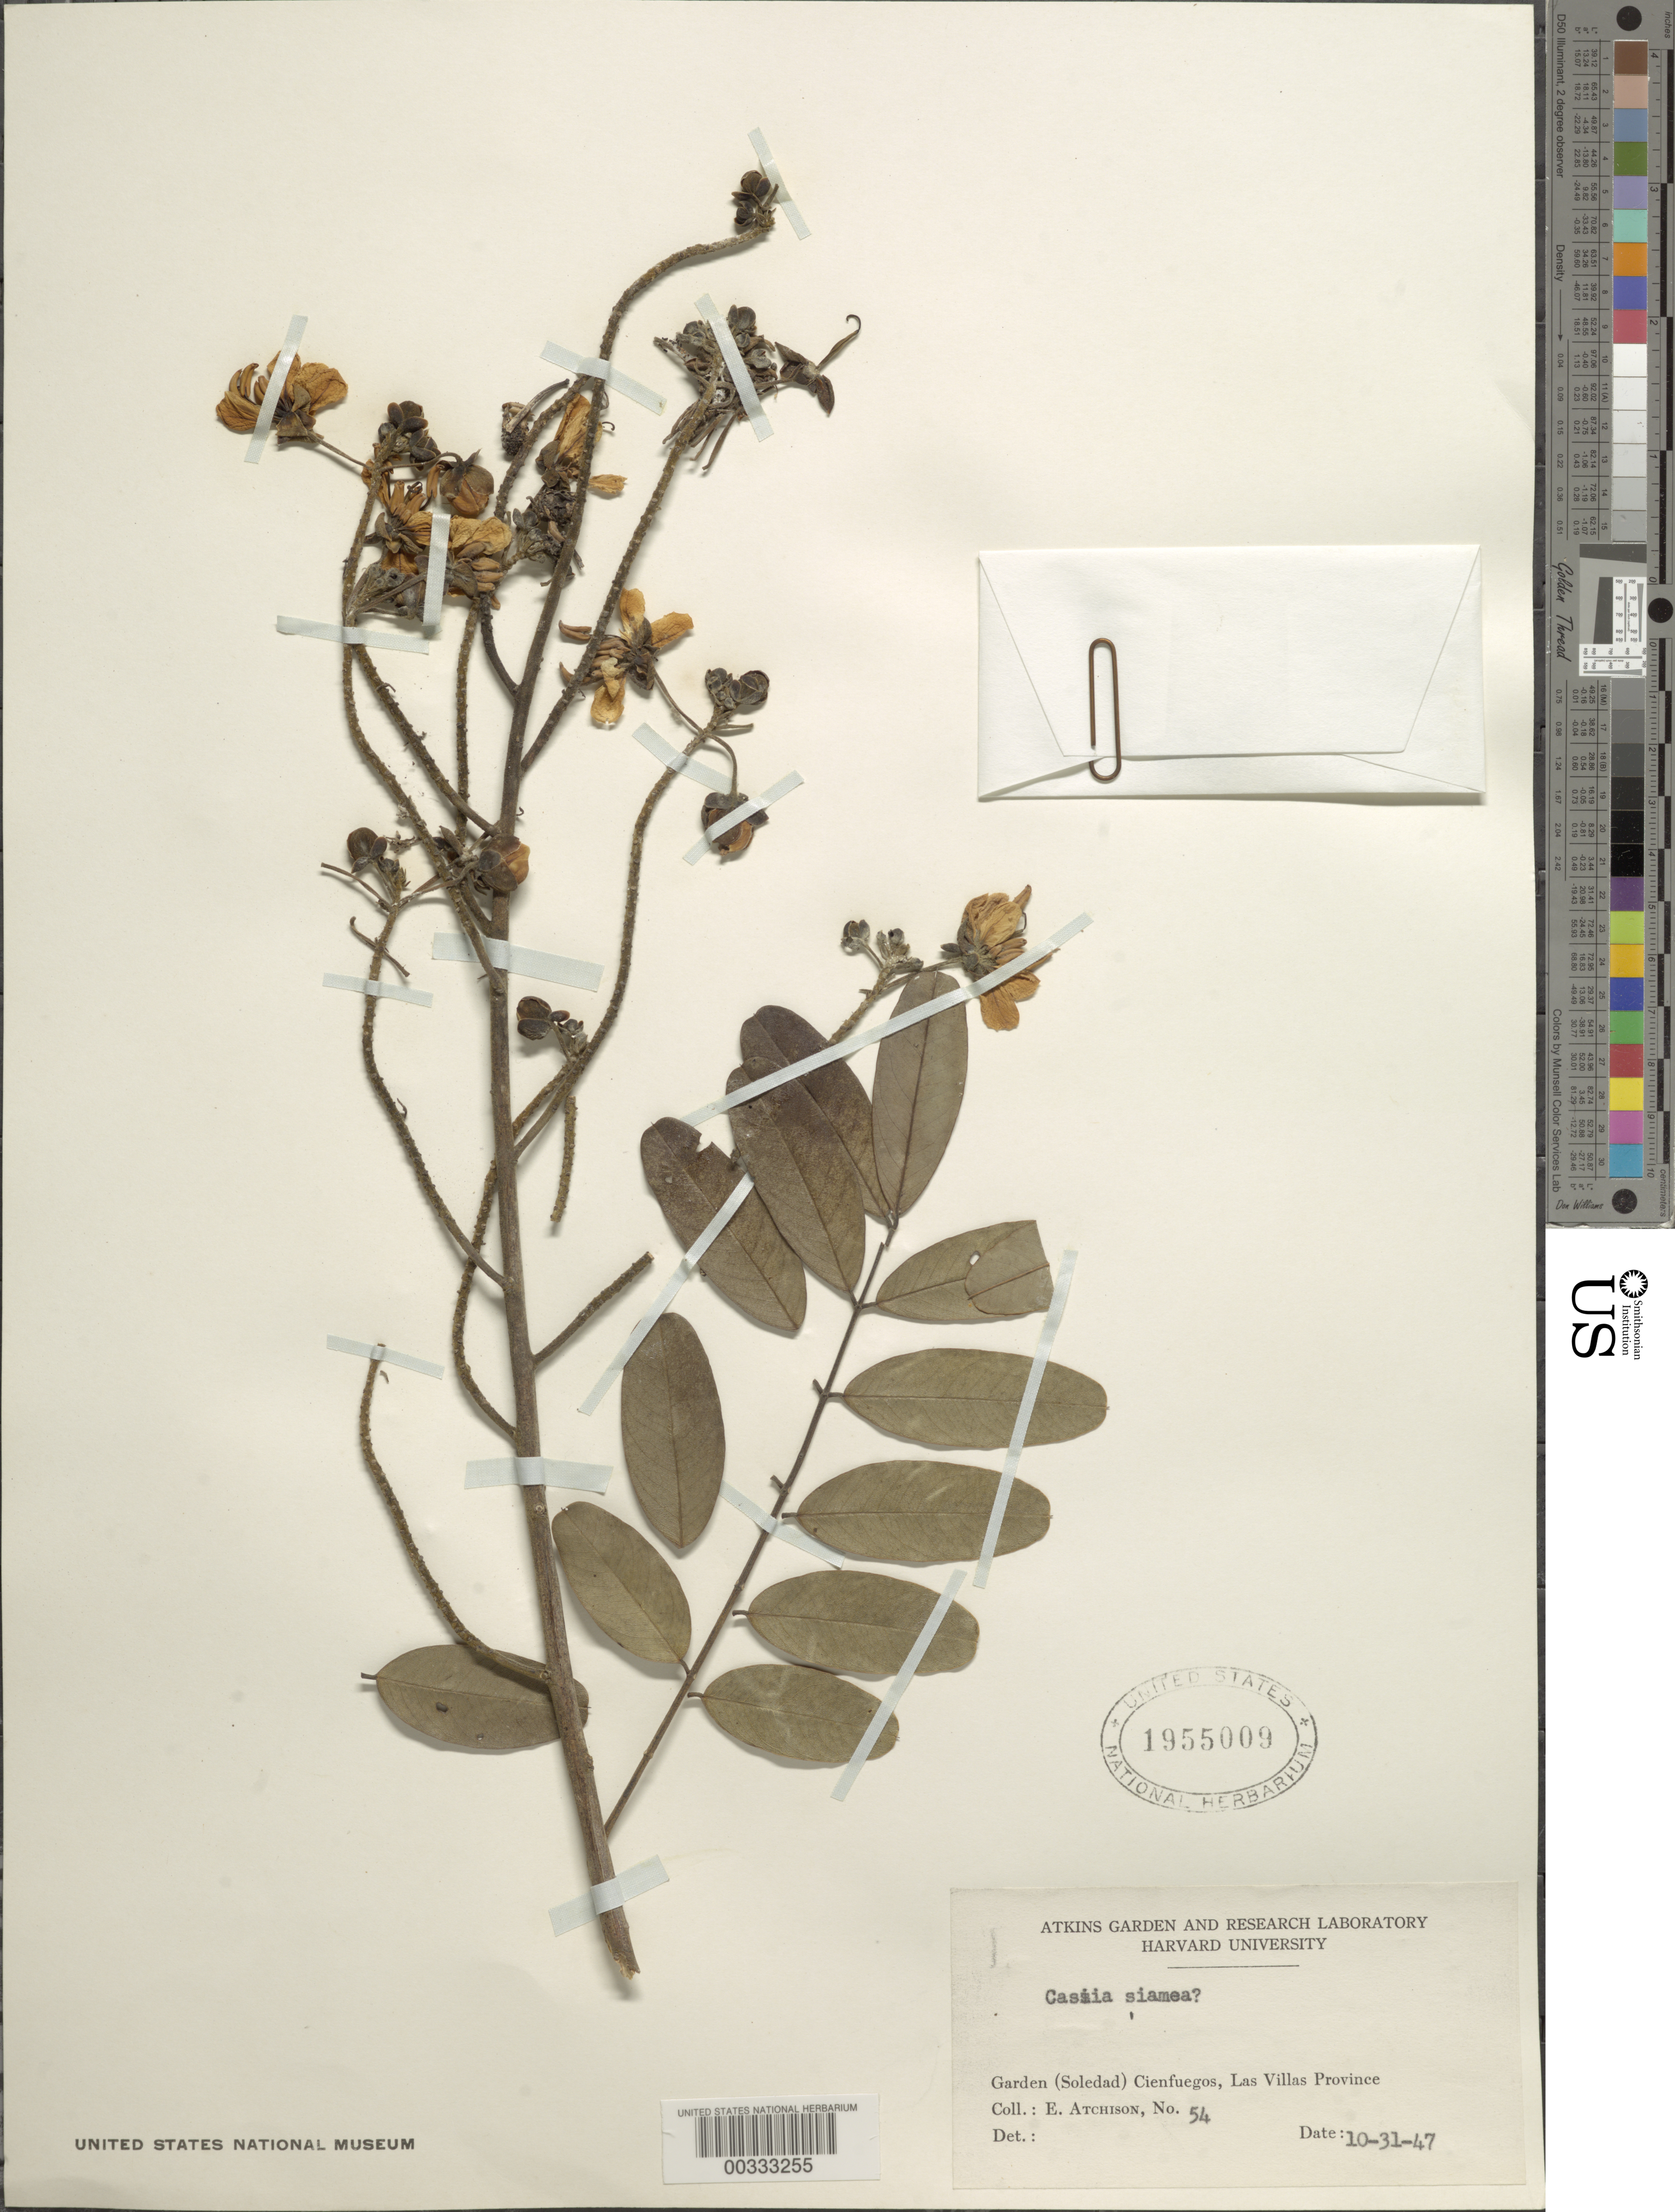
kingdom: Plantae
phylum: Tracheophyta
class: Magnoliopsida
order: Fabales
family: Fabaceae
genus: Senna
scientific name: Senna siamea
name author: (Lam.) H.S. Irwin & Barneby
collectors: E. Atchison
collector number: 54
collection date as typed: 31 Oct 1947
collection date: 1947-10-31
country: Cuba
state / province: Las Villas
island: Greater Antilles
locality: Garden, soledad, cienfuegoes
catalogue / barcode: US 1955009